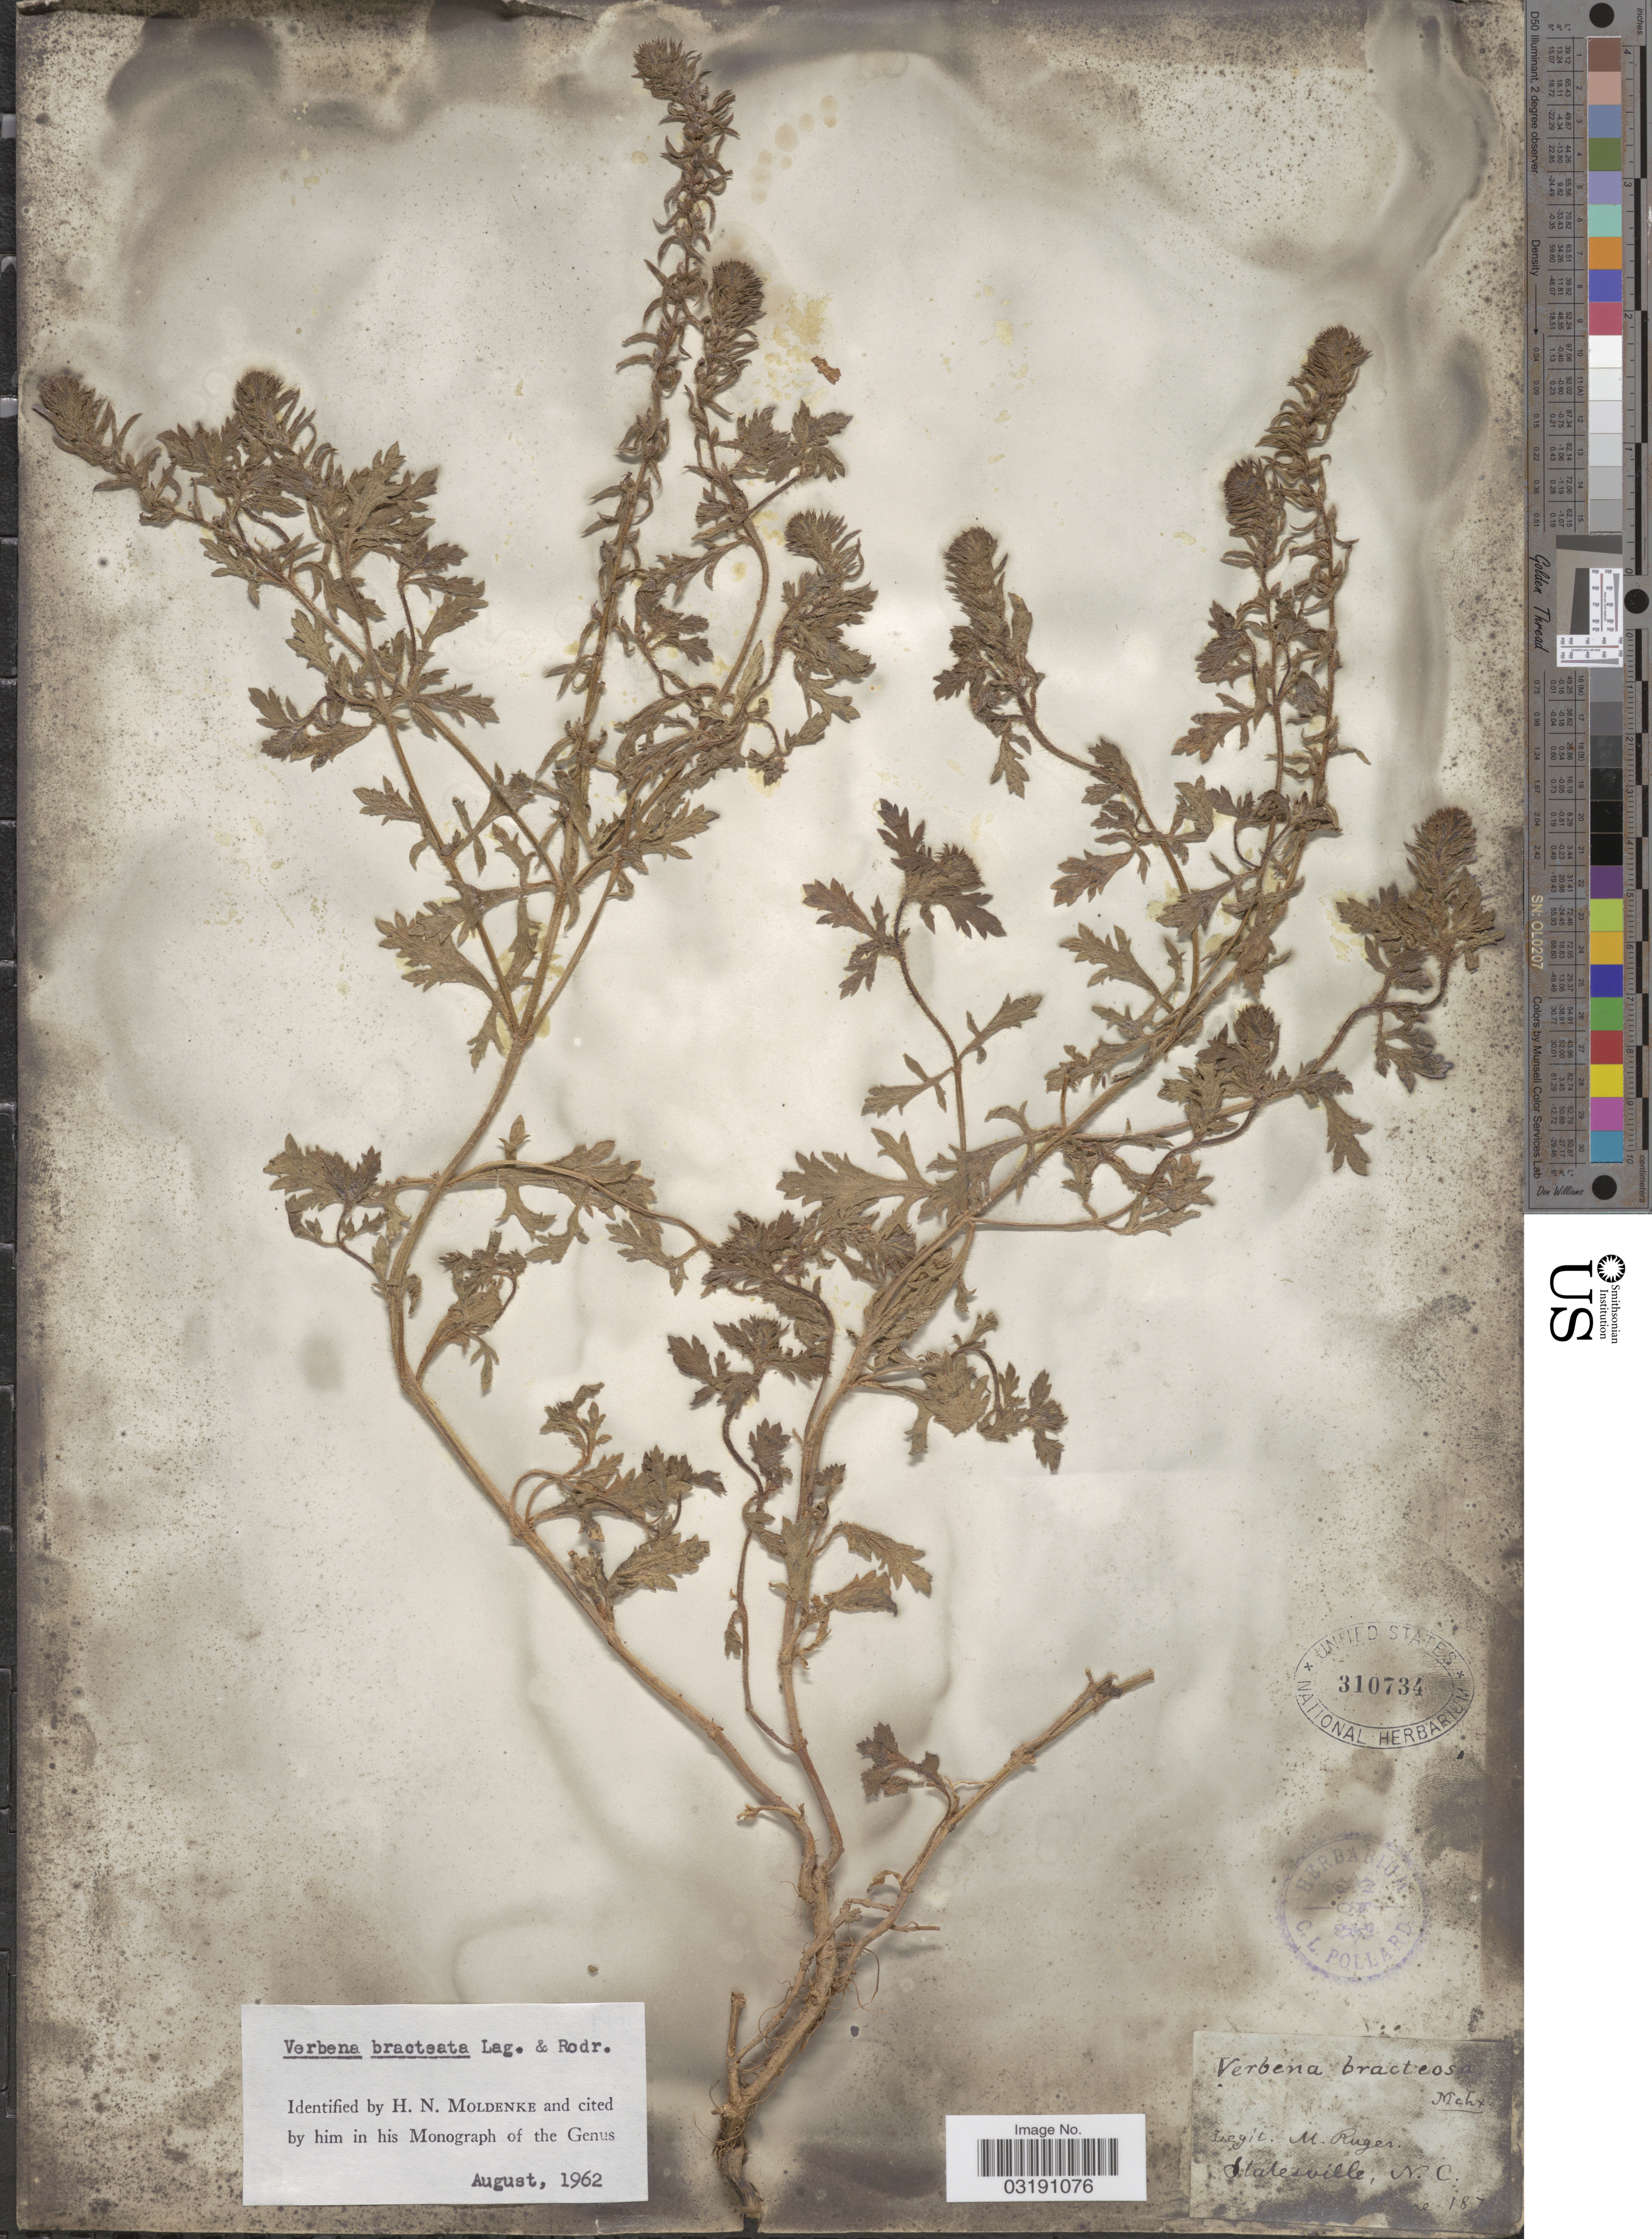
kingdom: Plantae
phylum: Tracheophyta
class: Magnoliopsida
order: Lamiales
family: Verbenaceae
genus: Verbena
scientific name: Verbena bracteata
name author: Cav. ex Lag. & Rodr.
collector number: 187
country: United States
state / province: North Carolina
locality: Statesville.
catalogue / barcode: US 310734